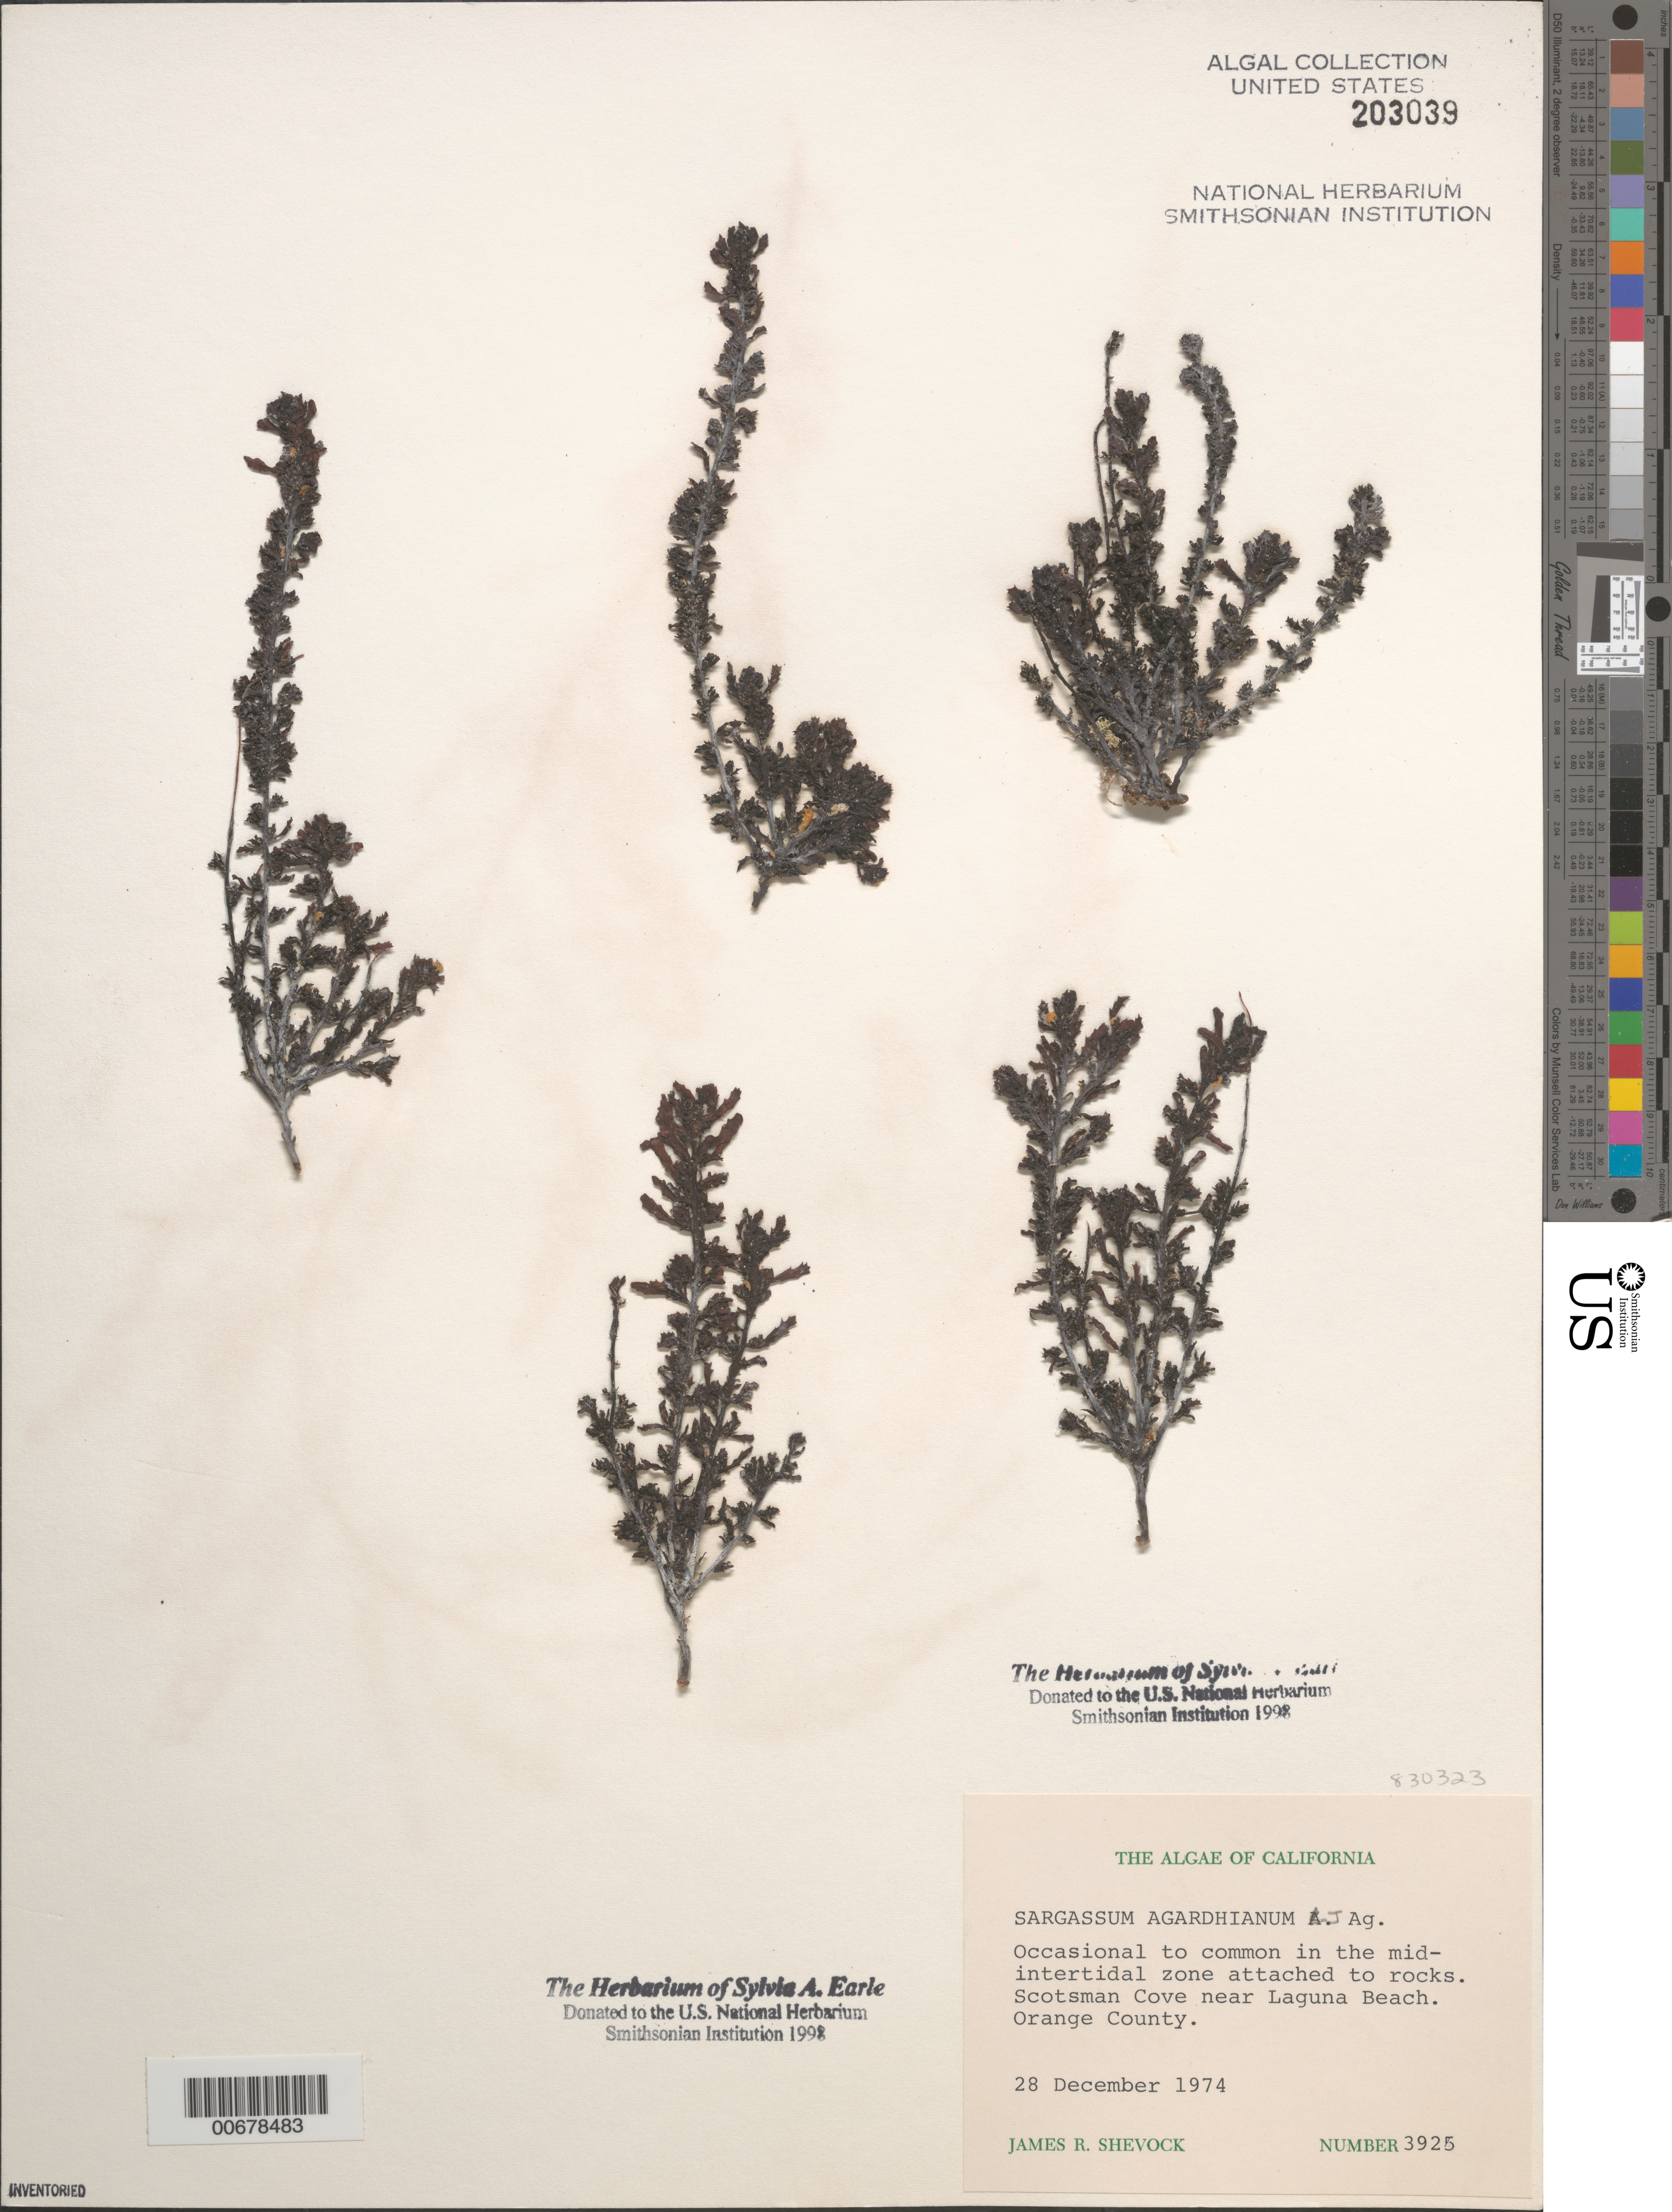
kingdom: Chromista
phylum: Ochrophyta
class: Phaeophyceae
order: Fucales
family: Sargassaceae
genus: Sargassum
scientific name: Sargassum agardhianum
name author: Farl. in J. Agardh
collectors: J. R. Shevock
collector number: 3925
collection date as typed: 28 Dec 1974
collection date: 1974-12-28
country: United States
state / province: California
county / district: Orange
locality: Scotsman Cove, near Laguna Beach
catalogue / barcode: US 203039